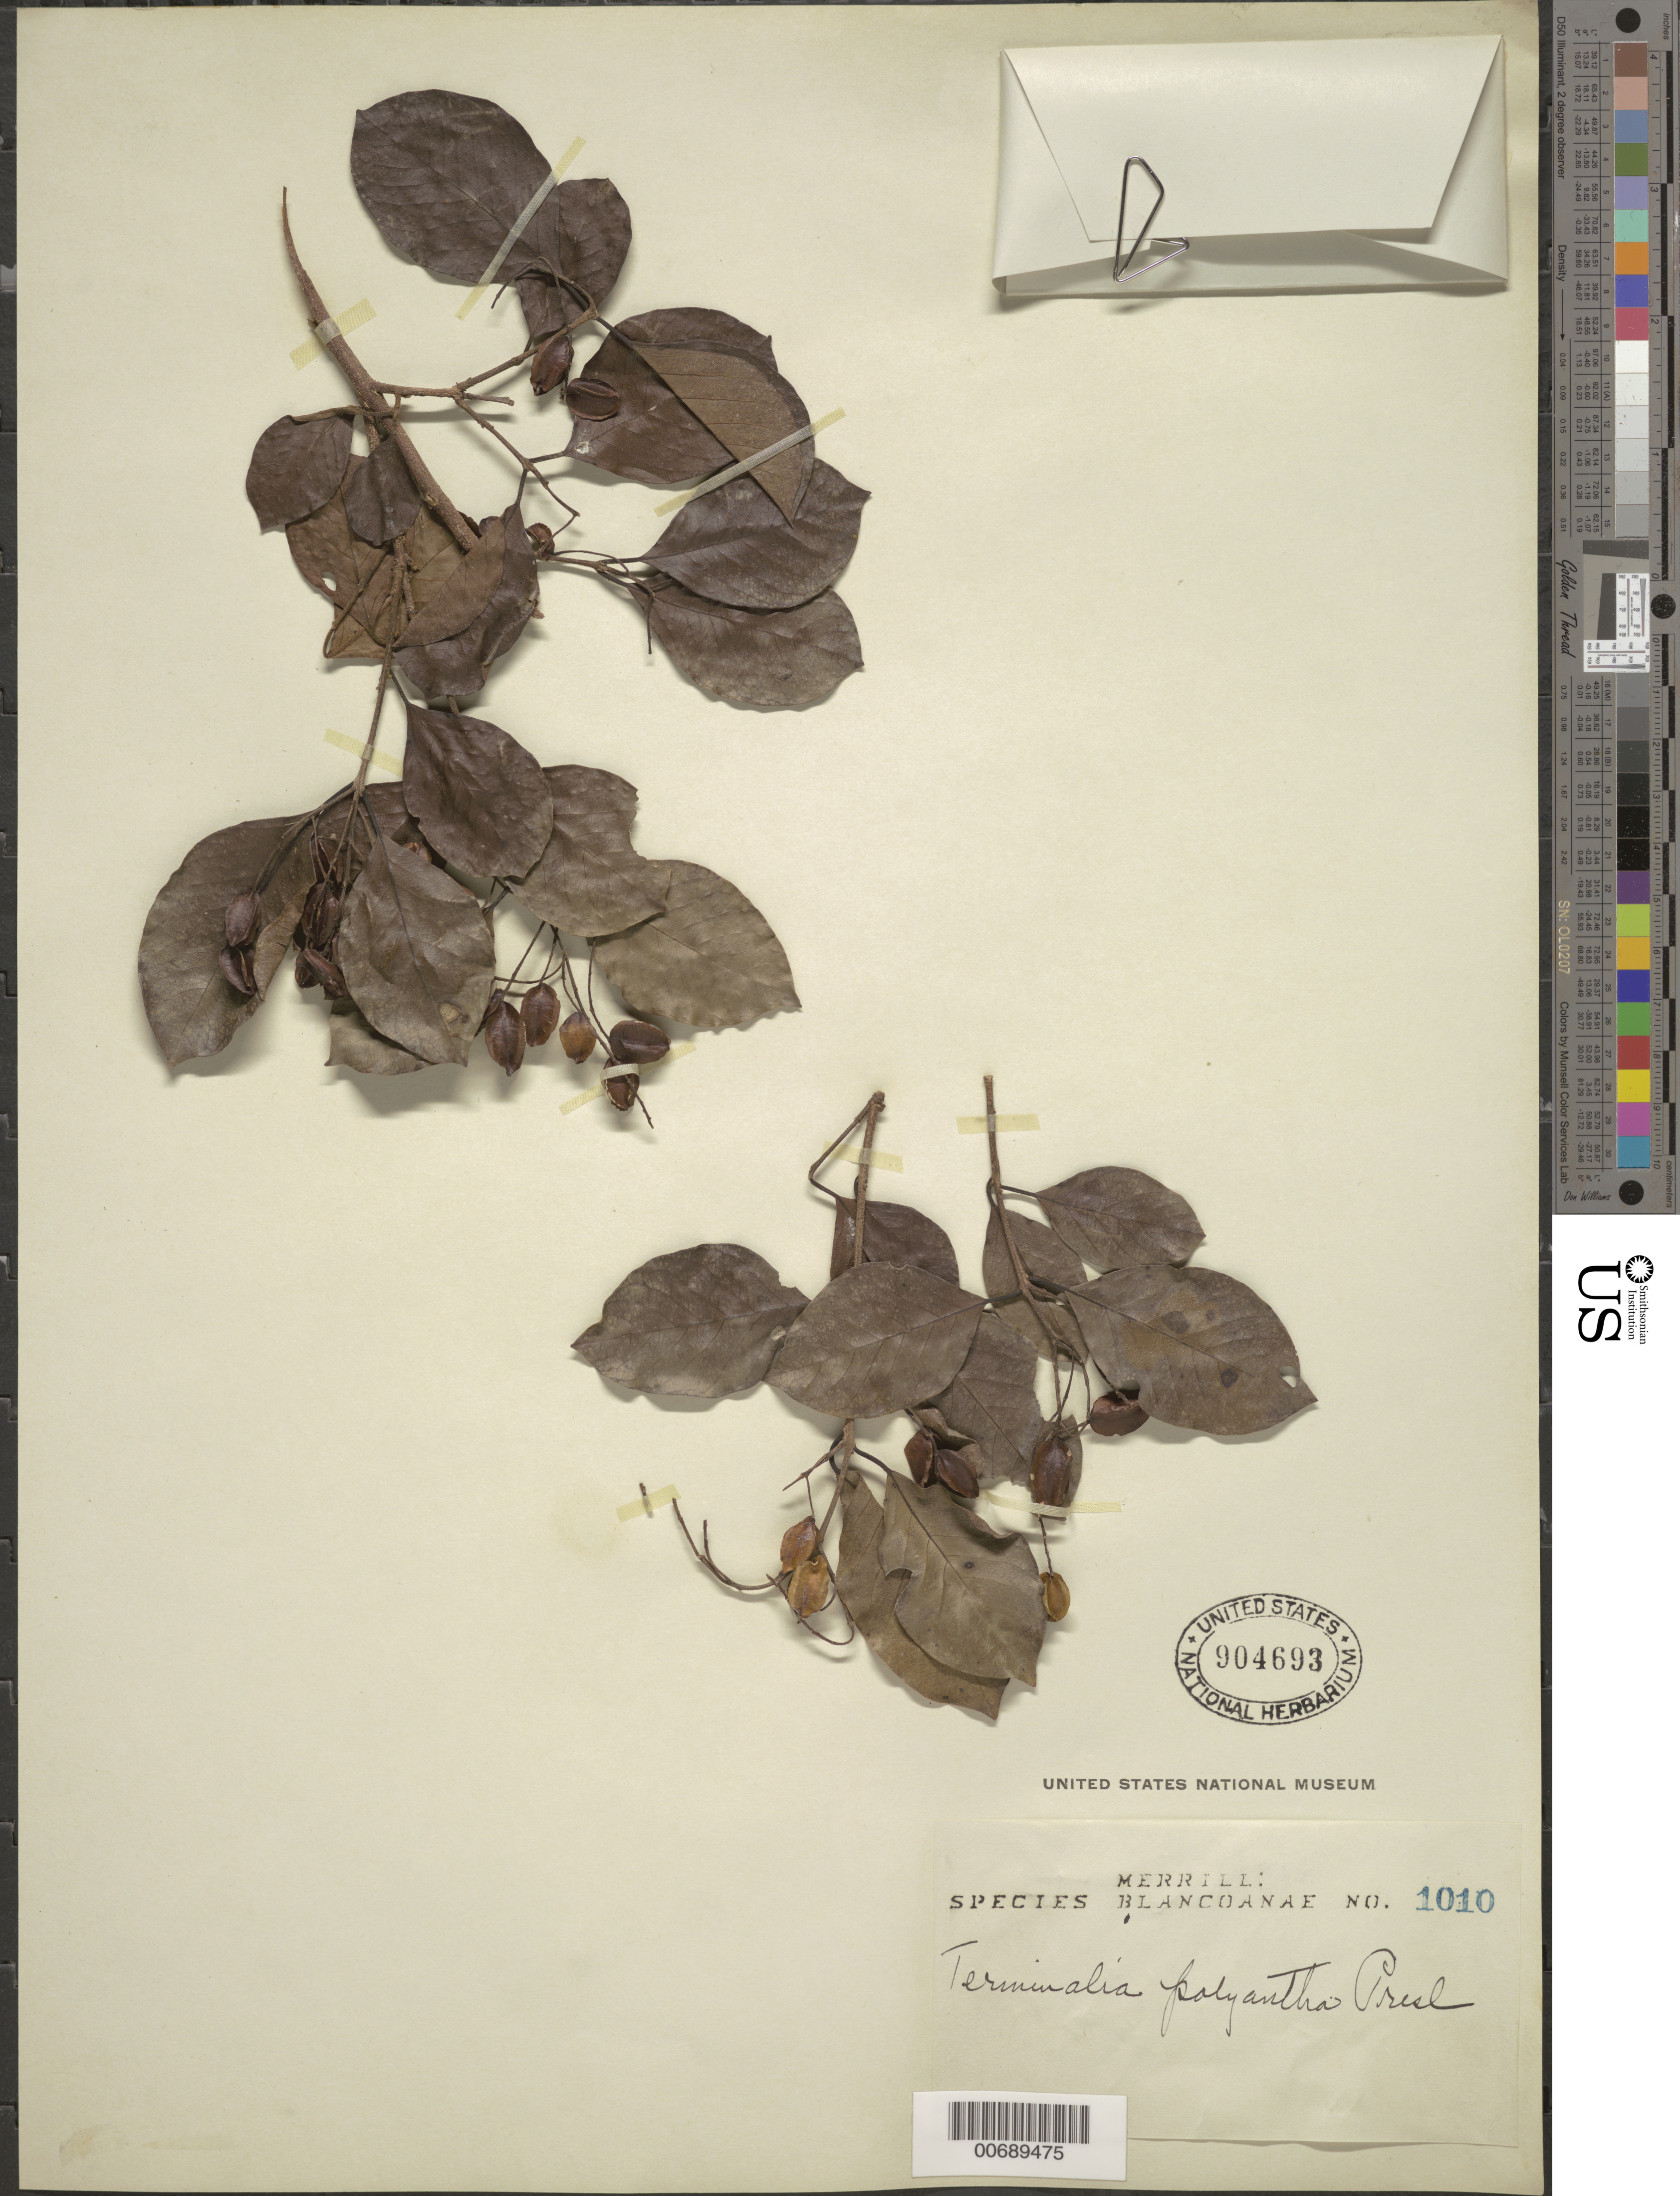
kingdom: Plantae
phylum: Tracheophyta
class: Magnoliopsida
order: Myrtales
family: Combretaceae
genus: Terminalia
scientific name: Terminalia polyantha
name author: C. Presl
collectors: E. D. Merrill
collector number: Sp. Blancoan. 1010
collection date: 1914-08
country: Philippines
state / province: Central Luzon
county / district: Nueva Ecija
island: Luzon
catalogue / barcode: US 904693